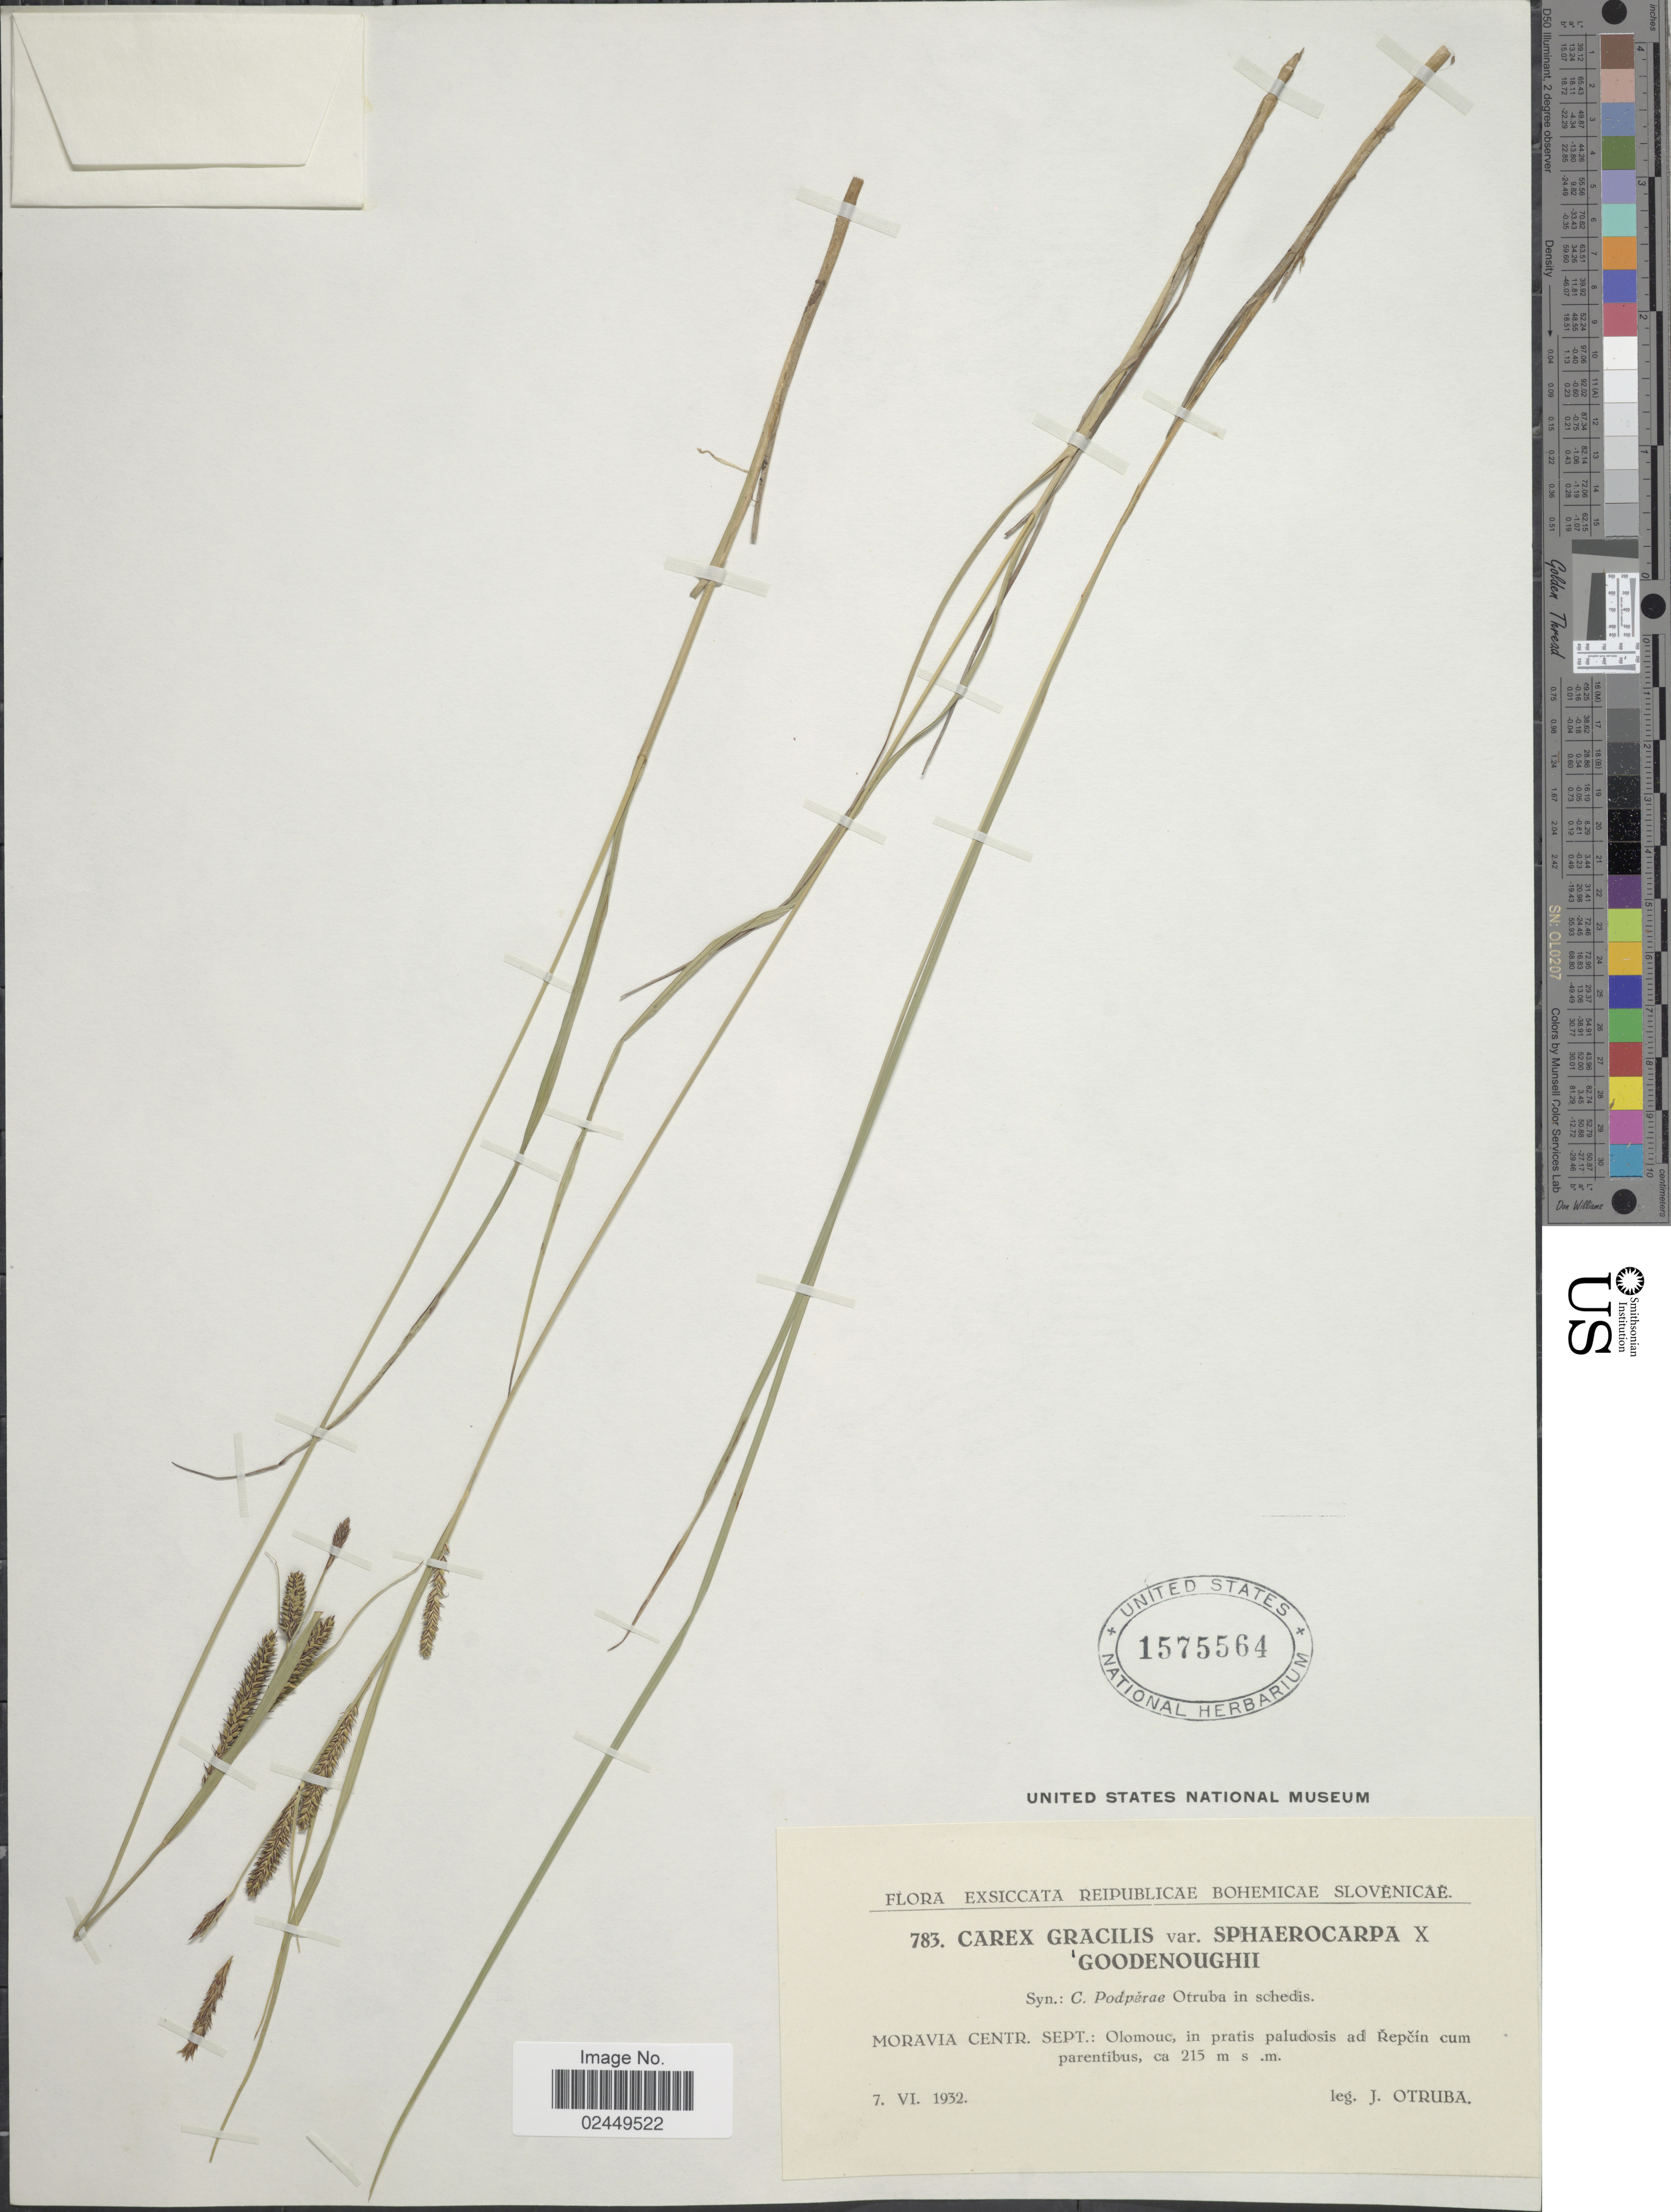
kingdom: Plantae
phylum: Tracheophyta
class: Liliopsida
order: Poales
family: Cyperaceae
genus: Carex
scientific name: Carex acuta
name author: L.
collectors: J. Otruba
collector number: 783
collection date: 1932-06-07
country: Czechia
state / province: Olomouc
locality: Moravia Centr.Sept.: Olomouc, in pratis paludosis ad Repcin cum parentibus.Reipublicae Bohemicae Slovenicae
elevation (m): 215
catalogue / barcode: US 1575564